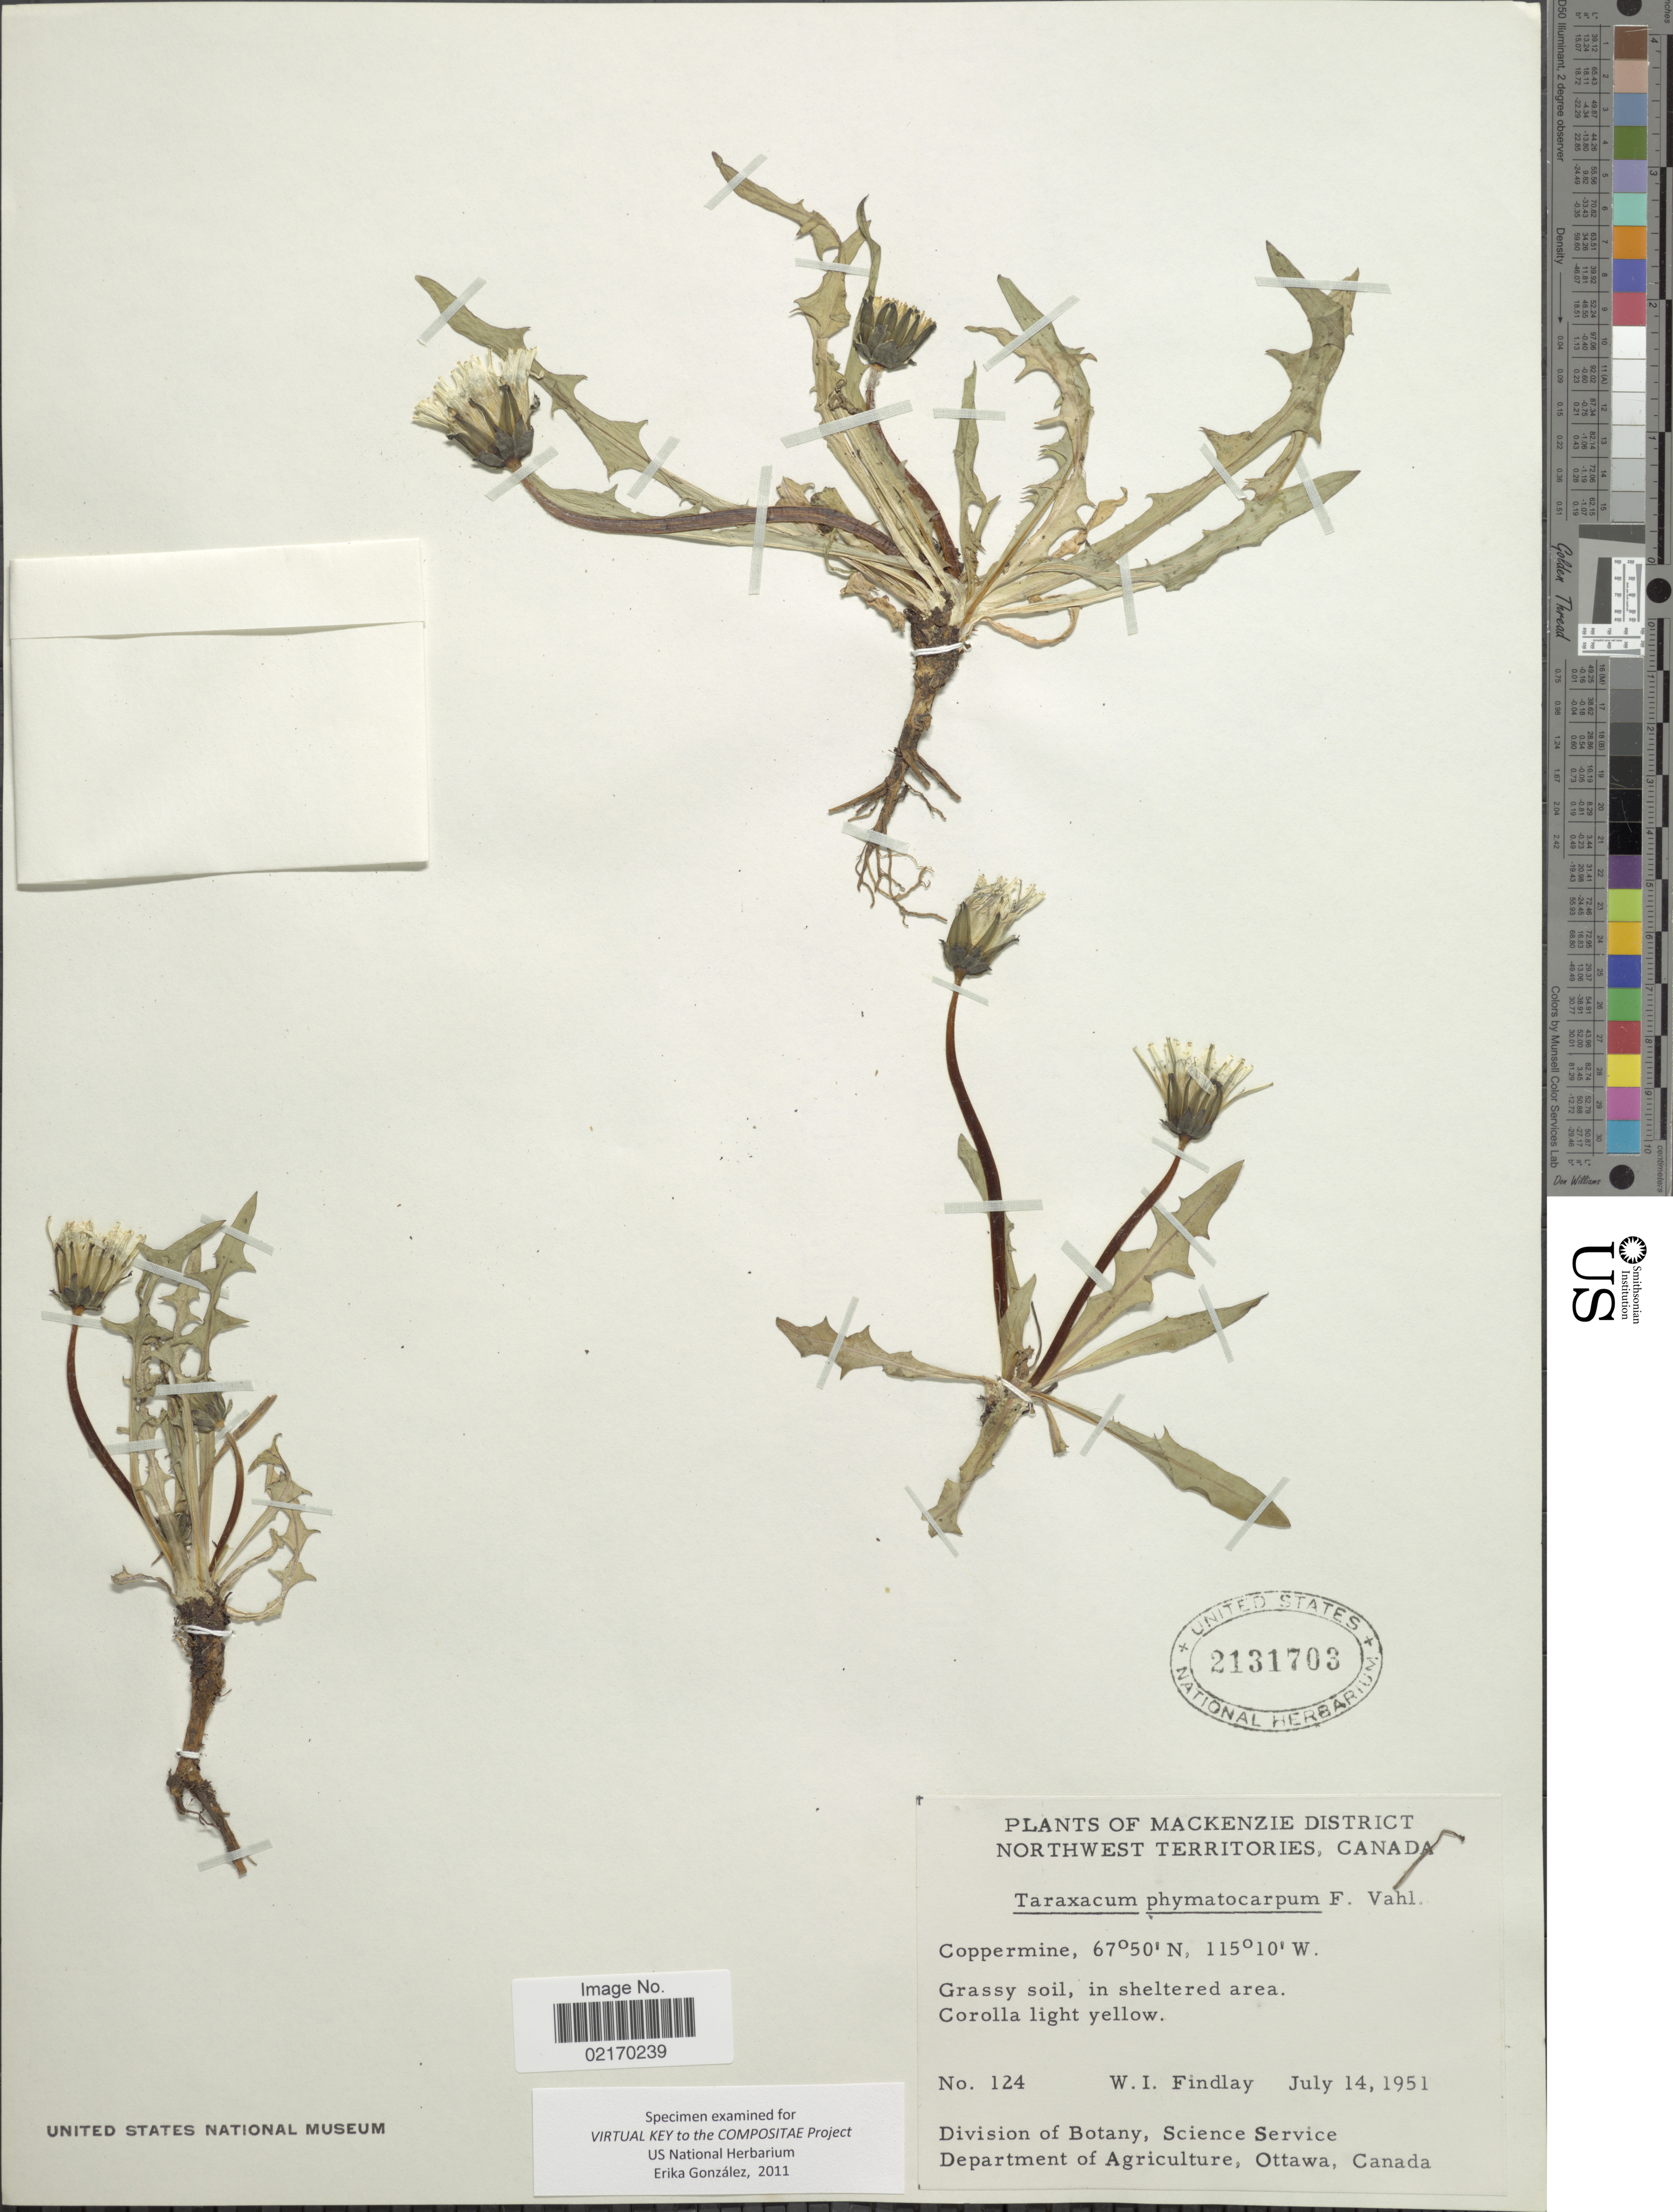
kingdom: Plantae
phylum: Tracheophyta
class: Magnoliopsida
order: Asterales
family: Asteraceae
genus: Taraxacum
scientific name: Taraxacum phymatocarpum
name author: J. Vahl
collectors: W. Findlay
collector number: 124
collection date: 1951-07-14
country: Canada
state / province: Northwest Territories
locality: Mackenzie District, Coppermine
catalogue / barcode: US 2131703